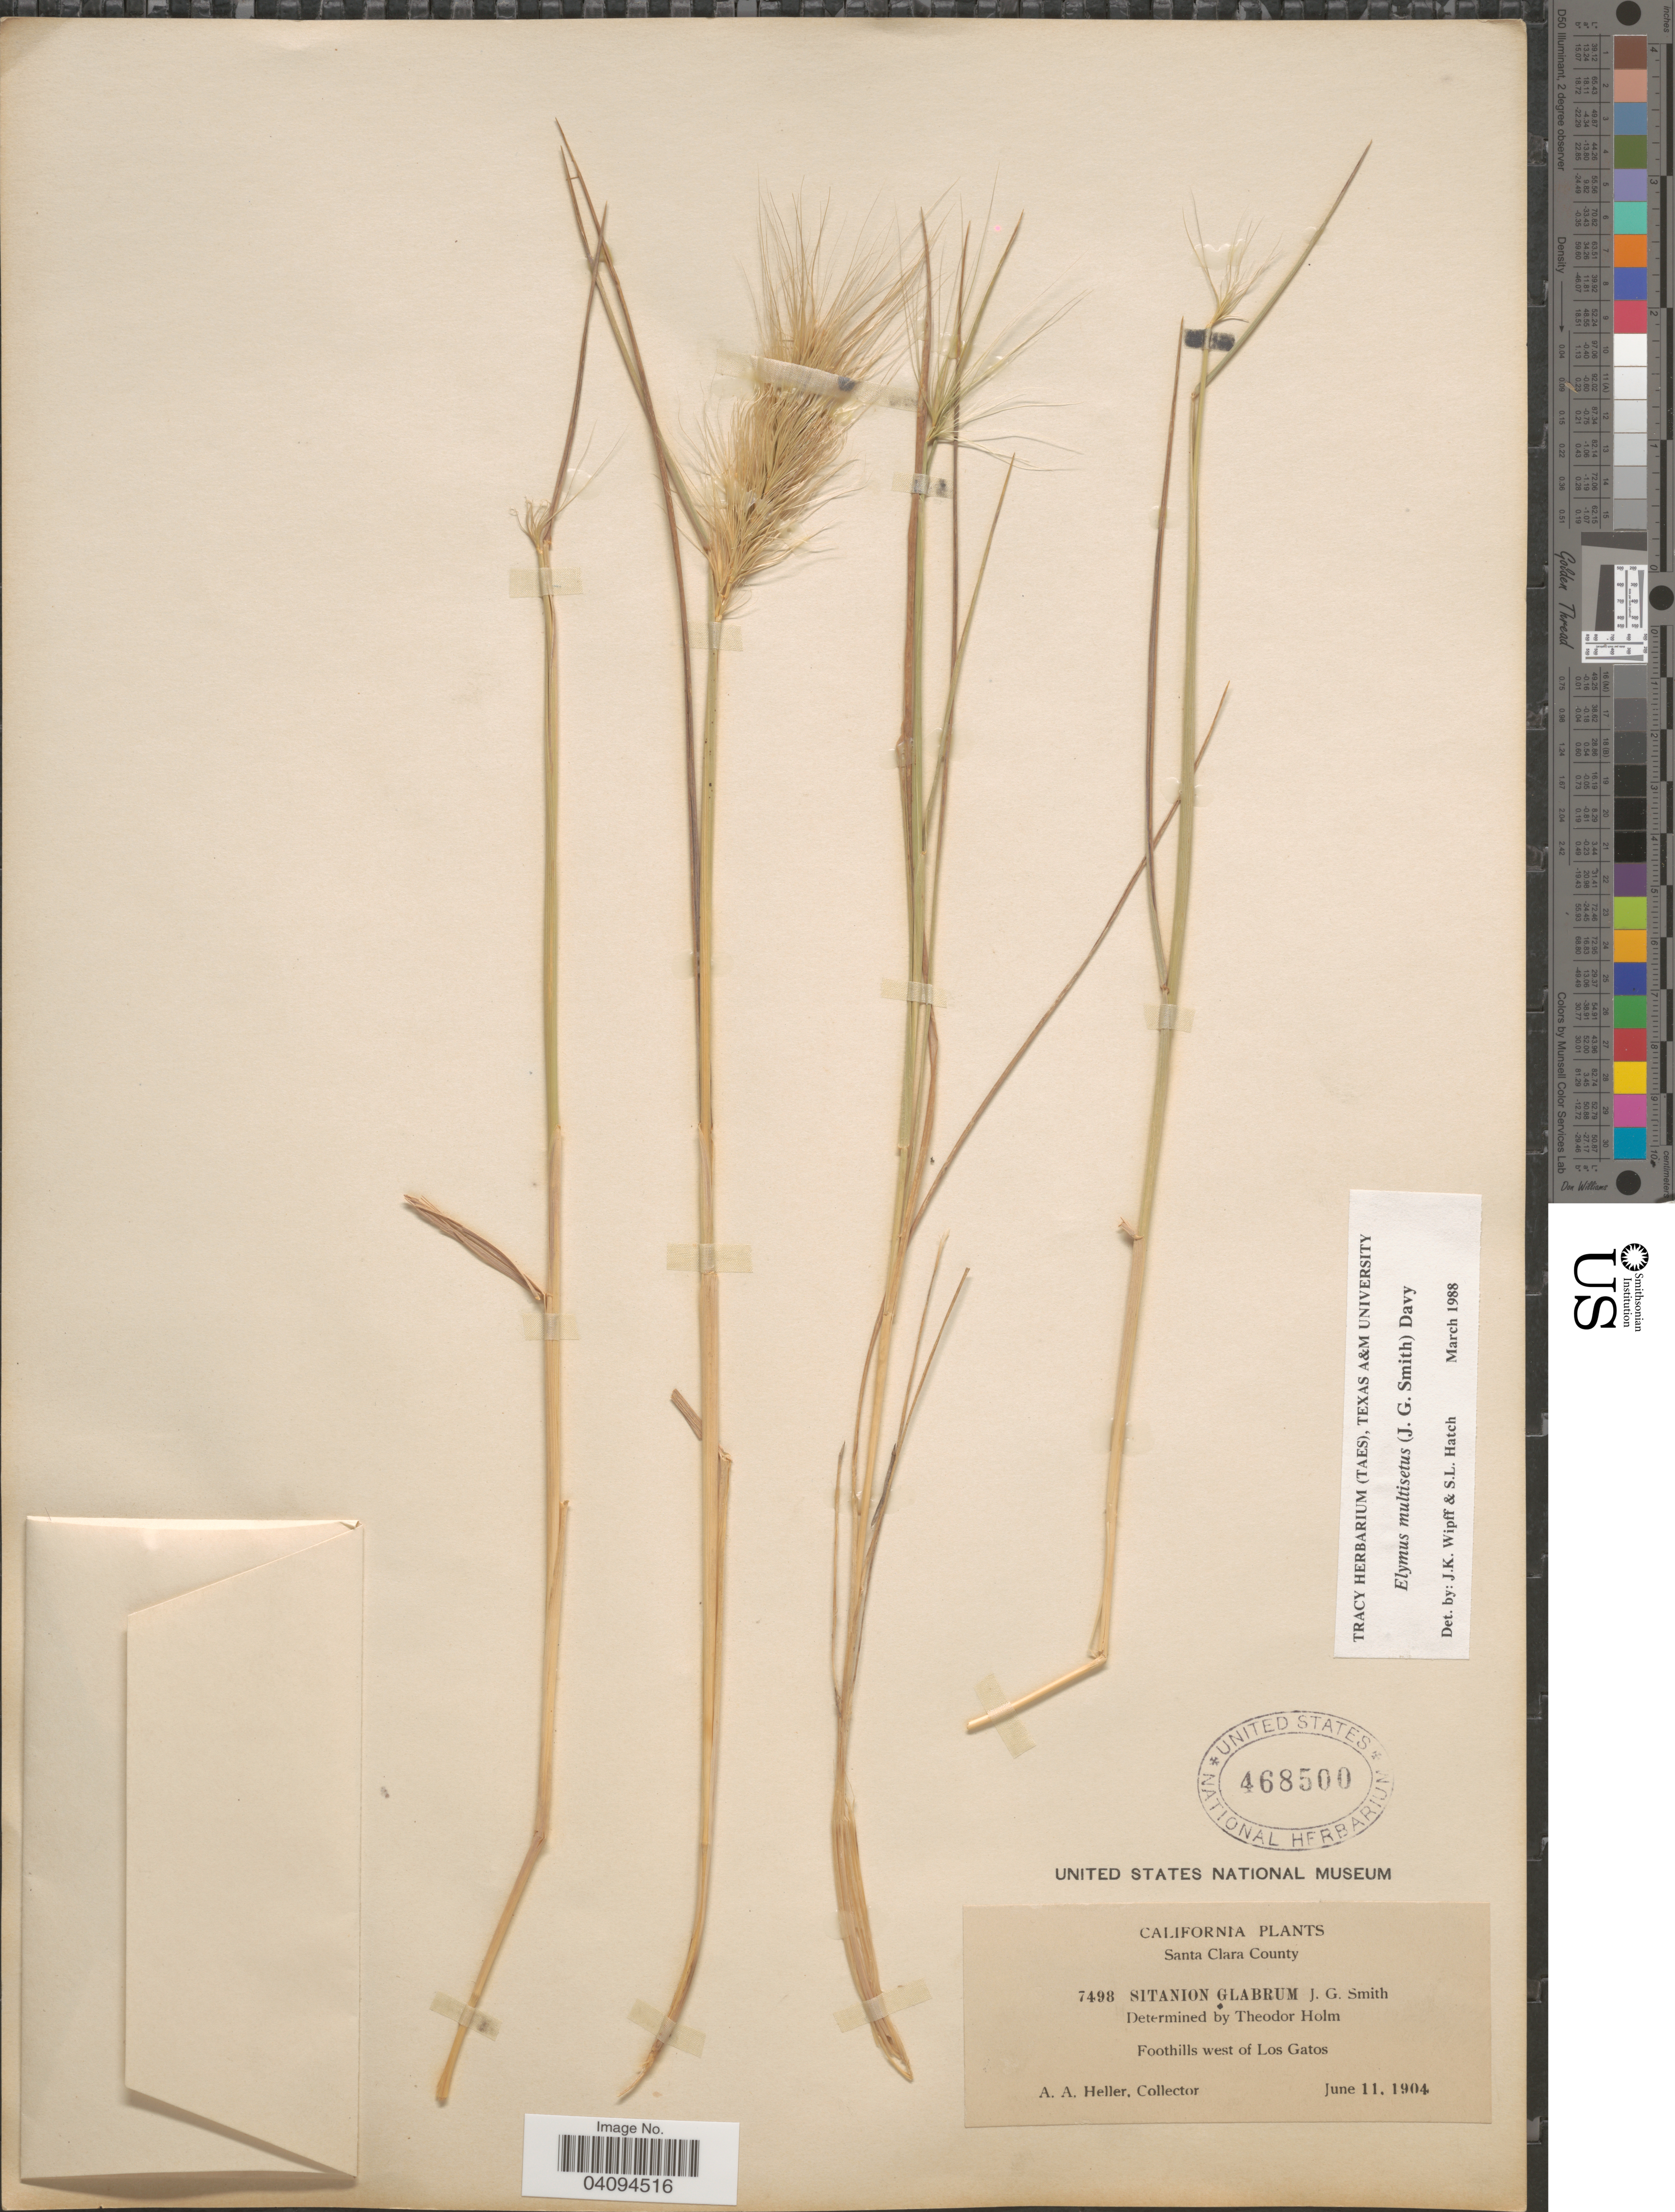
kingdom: Plantae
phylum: Tracheophyta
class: Liliopsida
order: Poales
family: Poaceae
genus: Elymus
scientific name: Elymus multisetus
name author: (J.G. Sm.) Burtt Davy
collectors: A. A. Heller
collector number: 7498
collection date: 1904-06-11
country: United States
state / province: California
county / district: Santa Clara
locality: Santa Clara County. Foothills west of Los Gatos.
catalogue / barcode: US 468500